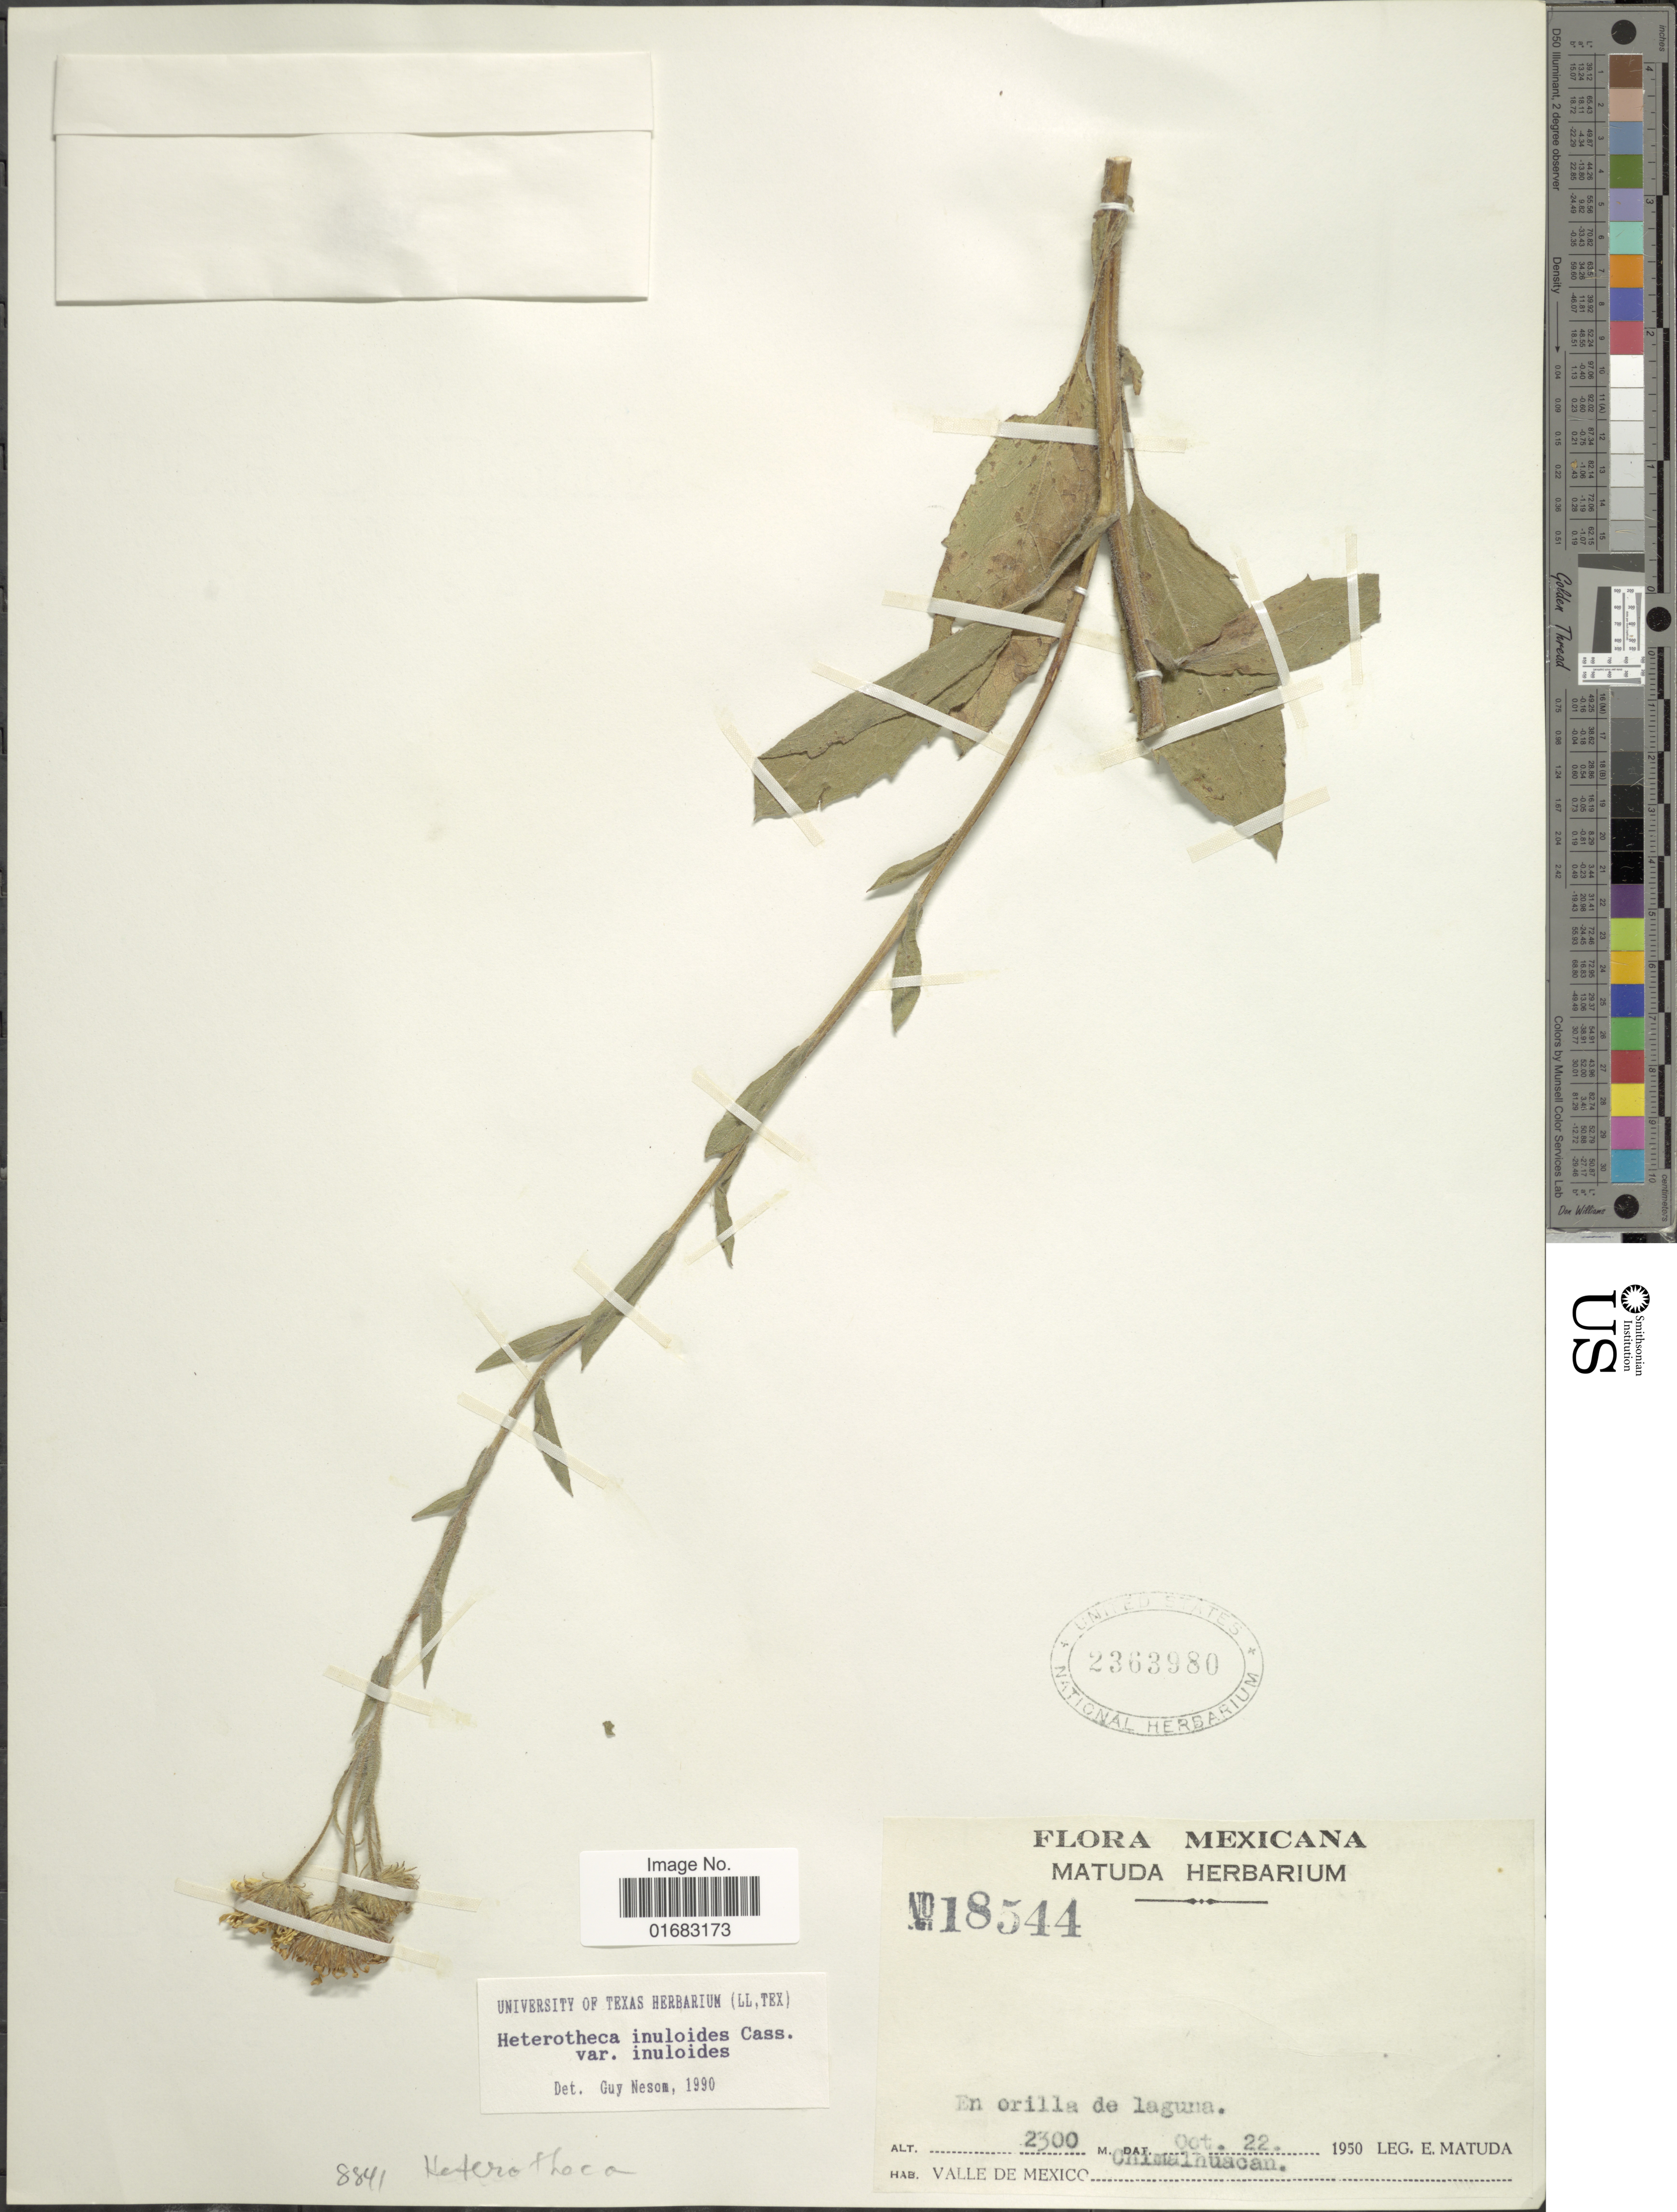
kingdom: Plantae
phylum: Tracheophyta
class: Magnoliopsida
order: Asterales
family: Asteraceae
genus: Heterotheca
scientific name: Heterotheca inuloides var. inuloides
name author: Cass.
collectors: E. Matuda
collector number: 18544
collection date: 1950-10-22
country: Mexico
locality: Mexicana. En orilla de laguna. Valle de Mexico. Chimainhuacan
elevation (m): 2300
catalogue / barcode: US 2363980